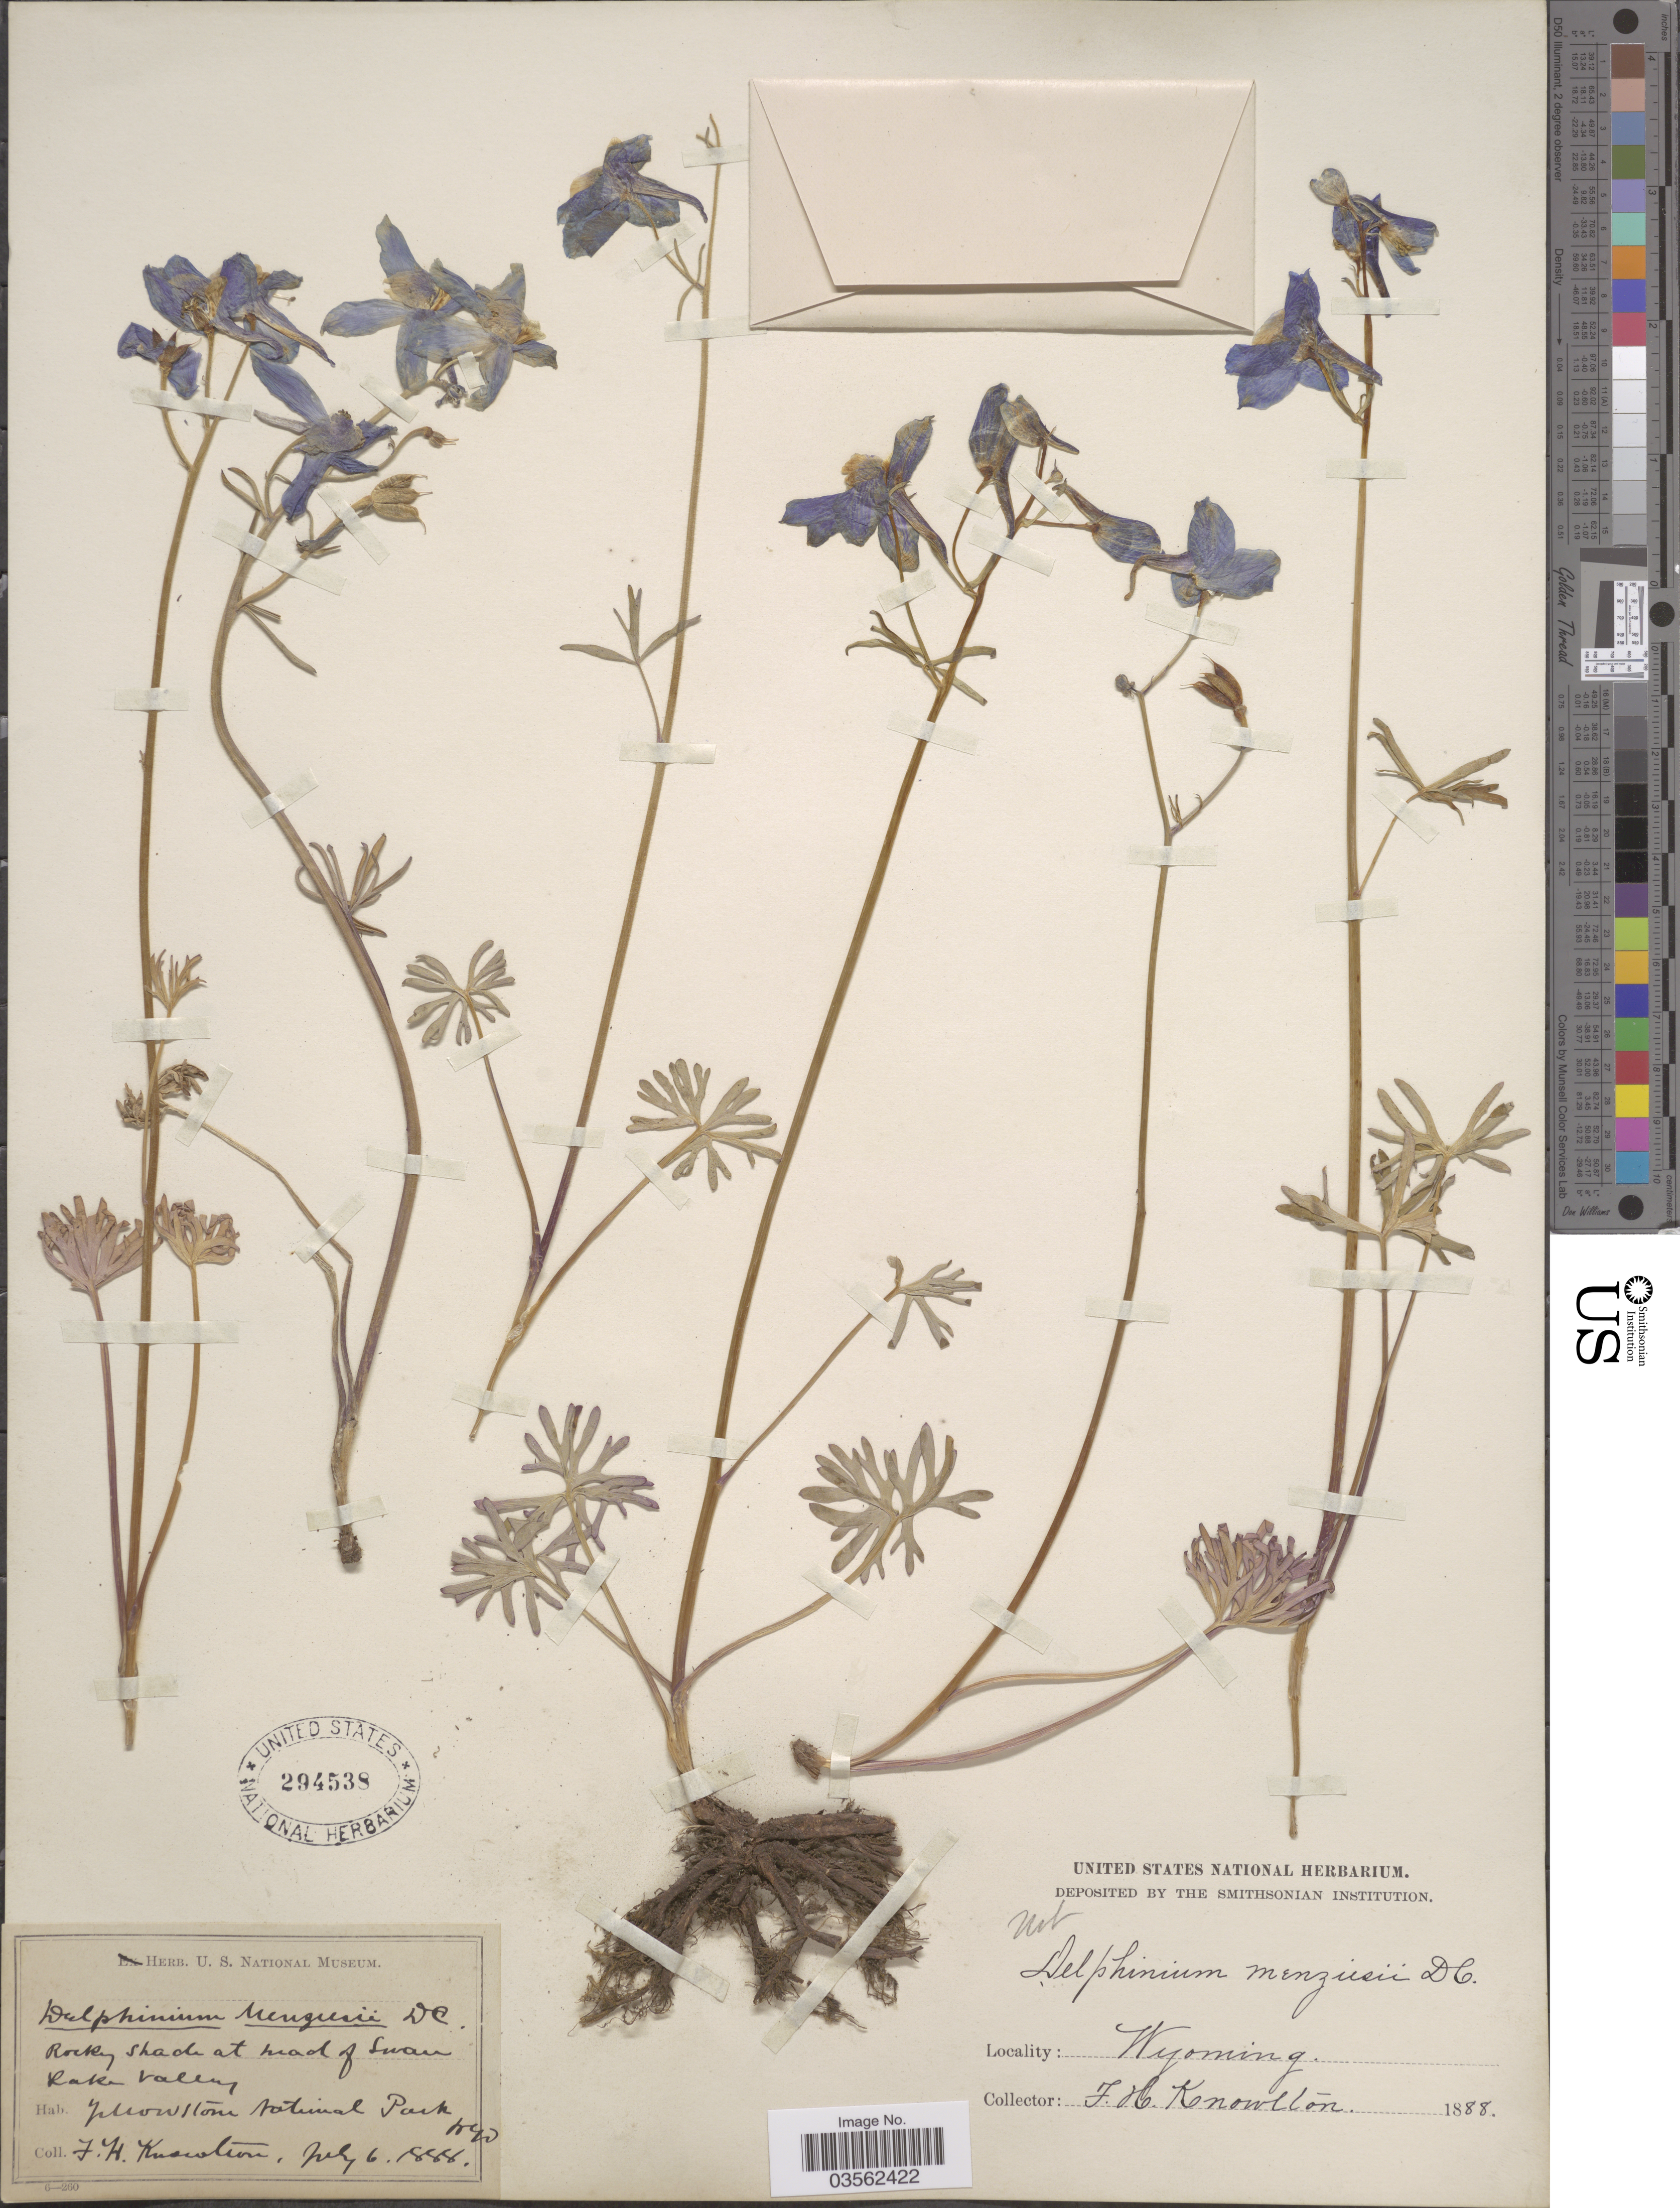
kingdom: Plantae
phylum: Tracheophyta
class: Magnoliopsida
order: Ranunculales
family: Ranunculaceae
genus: Delphinium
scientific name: Delphinium bicolor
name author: Nutt.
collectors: F. H. Knowlton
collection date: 1888-07-06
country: United States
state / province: Wyoming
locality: Head of Swan Lake Valley. Yellowstone National Park.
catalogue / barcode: US 294538